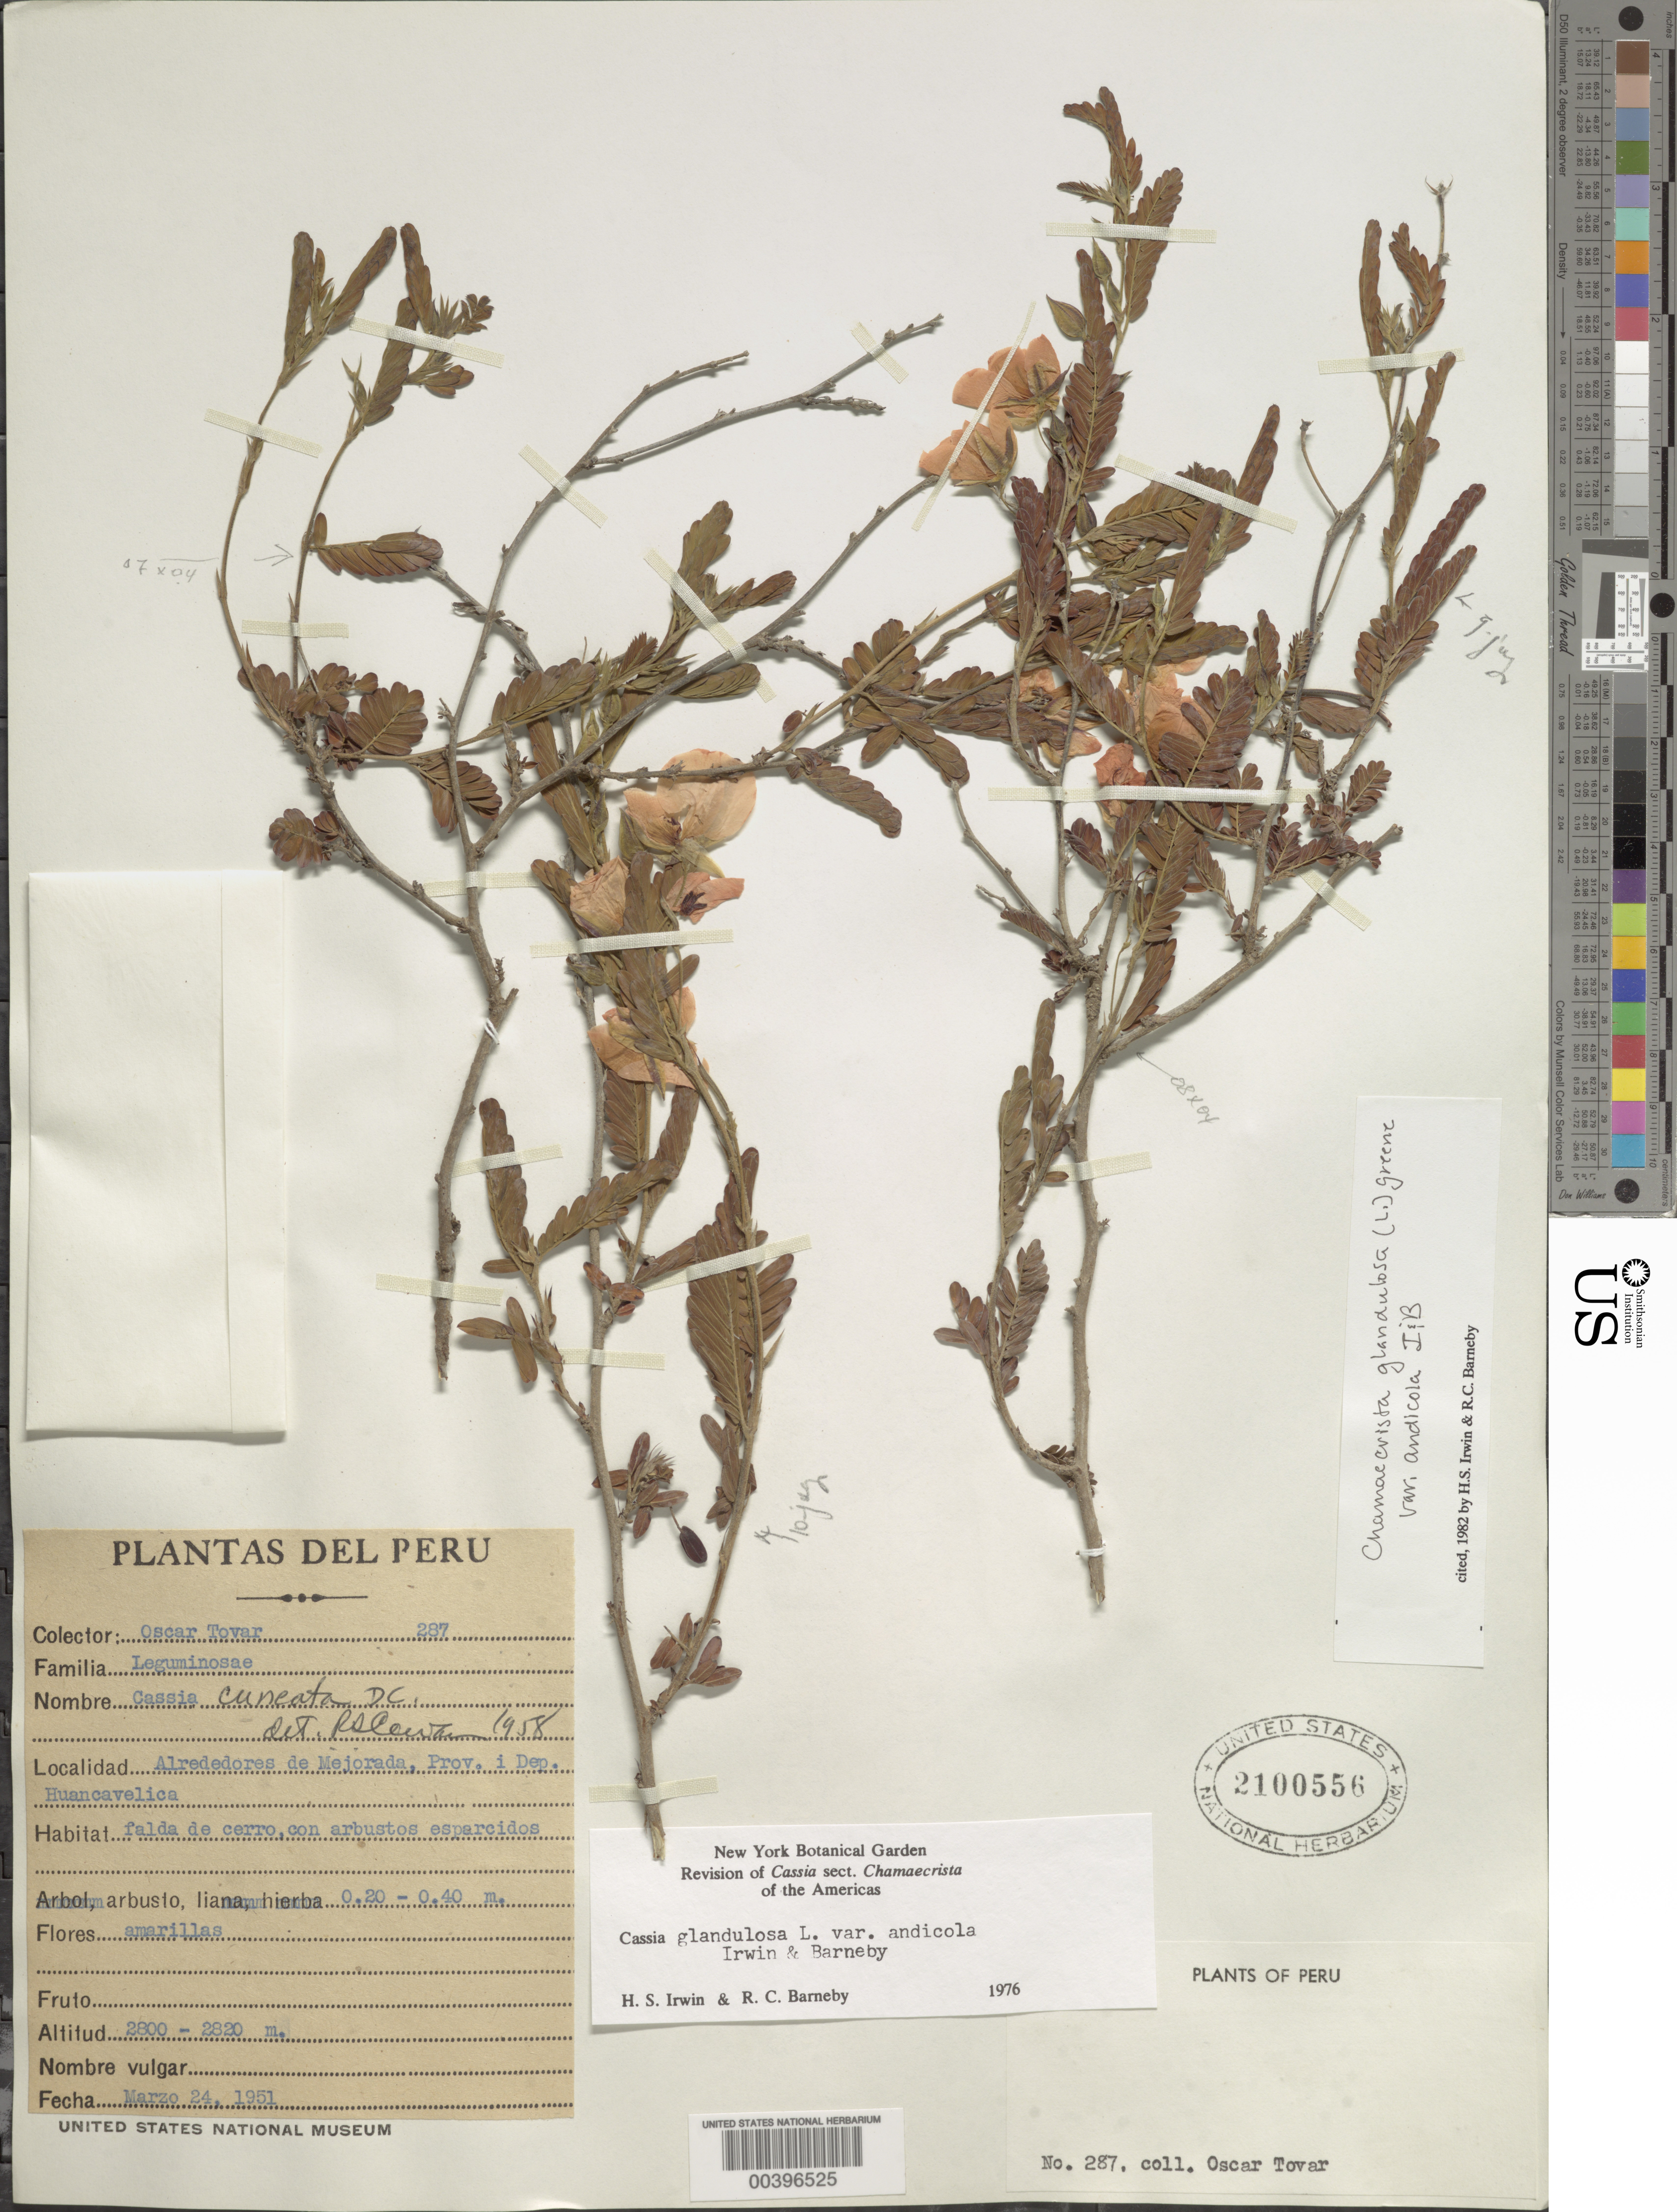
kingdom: Plantae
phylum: Tracheophyta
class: Magnoliopsida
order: Fabales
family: Fabaceae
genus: Chamaecrista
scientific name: Chamaecrista glandulosa var. andicola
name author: H.S. Irwin & Barneby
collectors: Ó. Tovar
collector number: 287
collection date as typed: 24 Mar 1951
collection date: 1951-03-24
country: Peru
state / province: Huancavelica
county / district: Huancavelica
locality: alrededores de Mejorada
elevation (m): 2800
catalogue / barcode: US 2100556